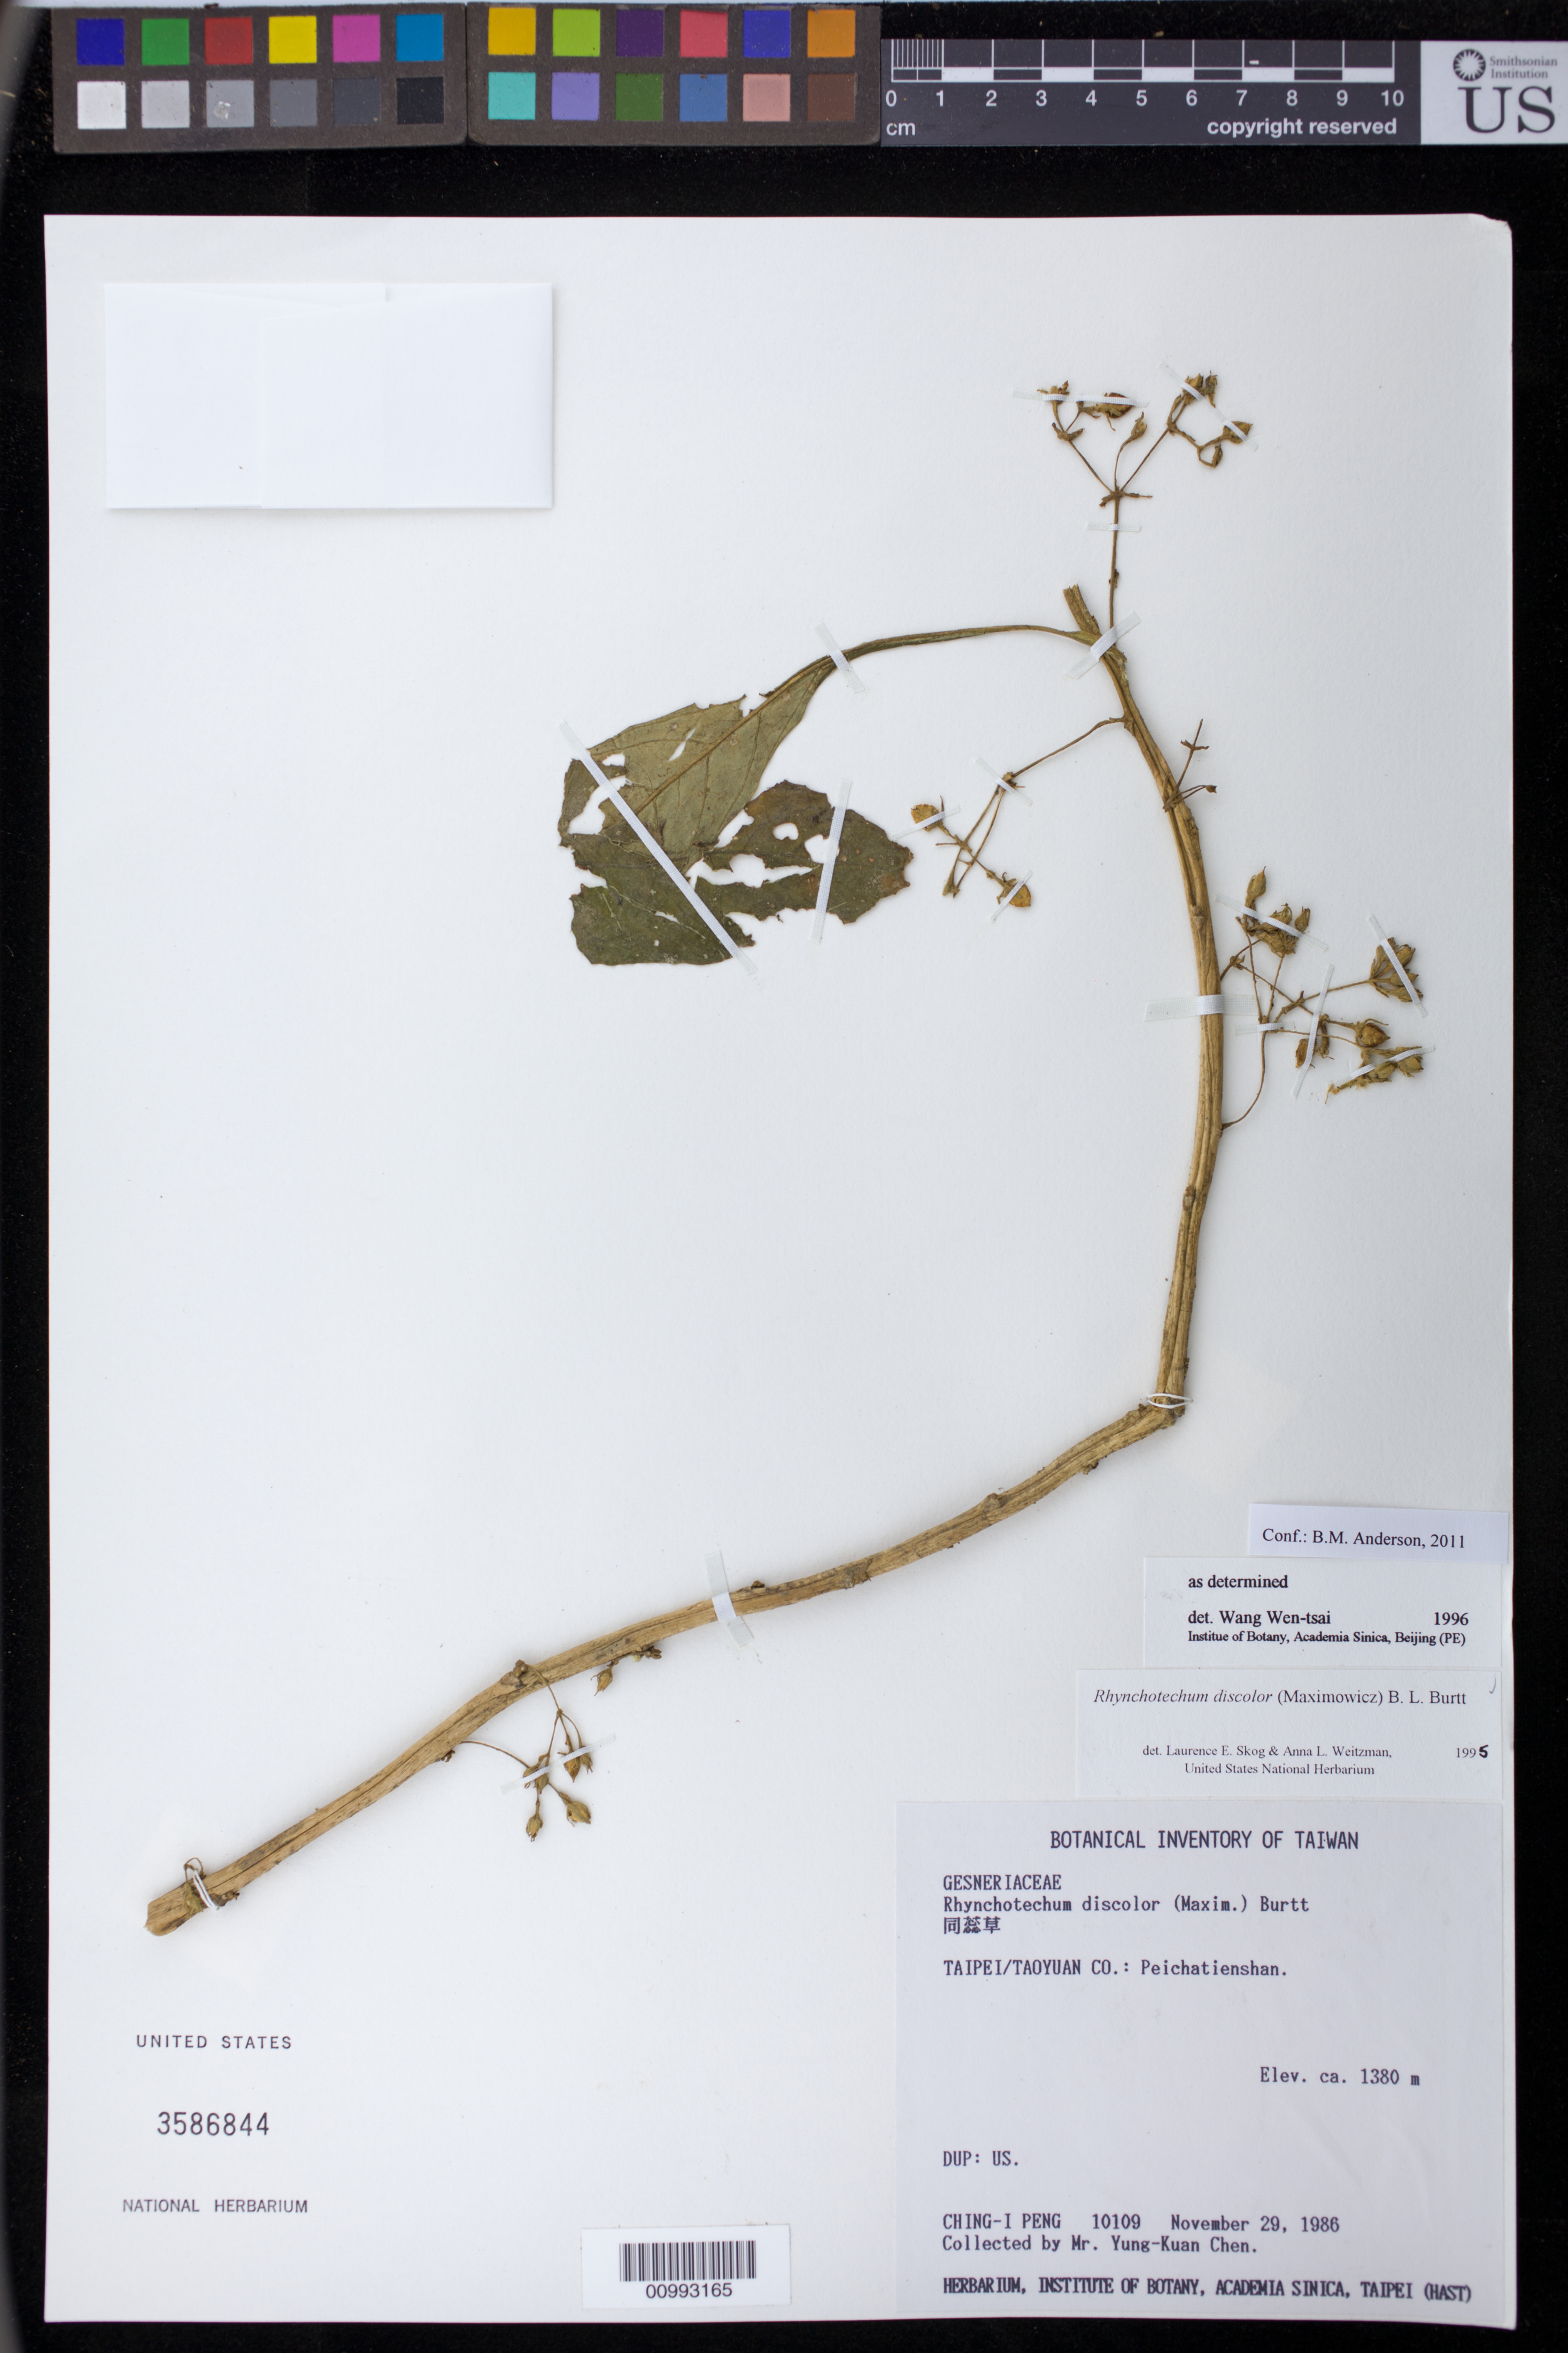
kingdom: Plantae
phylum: Tracheophyta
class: Magnoliopsida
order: Lamiales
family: Gesneriaceae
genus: Rhynchotechum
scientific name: Rhynchotechum discolor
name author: (Maxim.) B.L. Burtt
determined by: Skog, L. E.; Weitzman, A. L.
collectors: C.-I Peng & Y. K. Chen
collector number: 10109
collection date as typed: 29 Nov 1986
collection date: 1986-11-29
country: Taiwan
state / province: Taipei City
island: Taiwan [Formosa]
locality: Taipei/Taoyuan Co.: Peichatienshan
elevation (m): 1380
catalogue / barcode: US 3586844